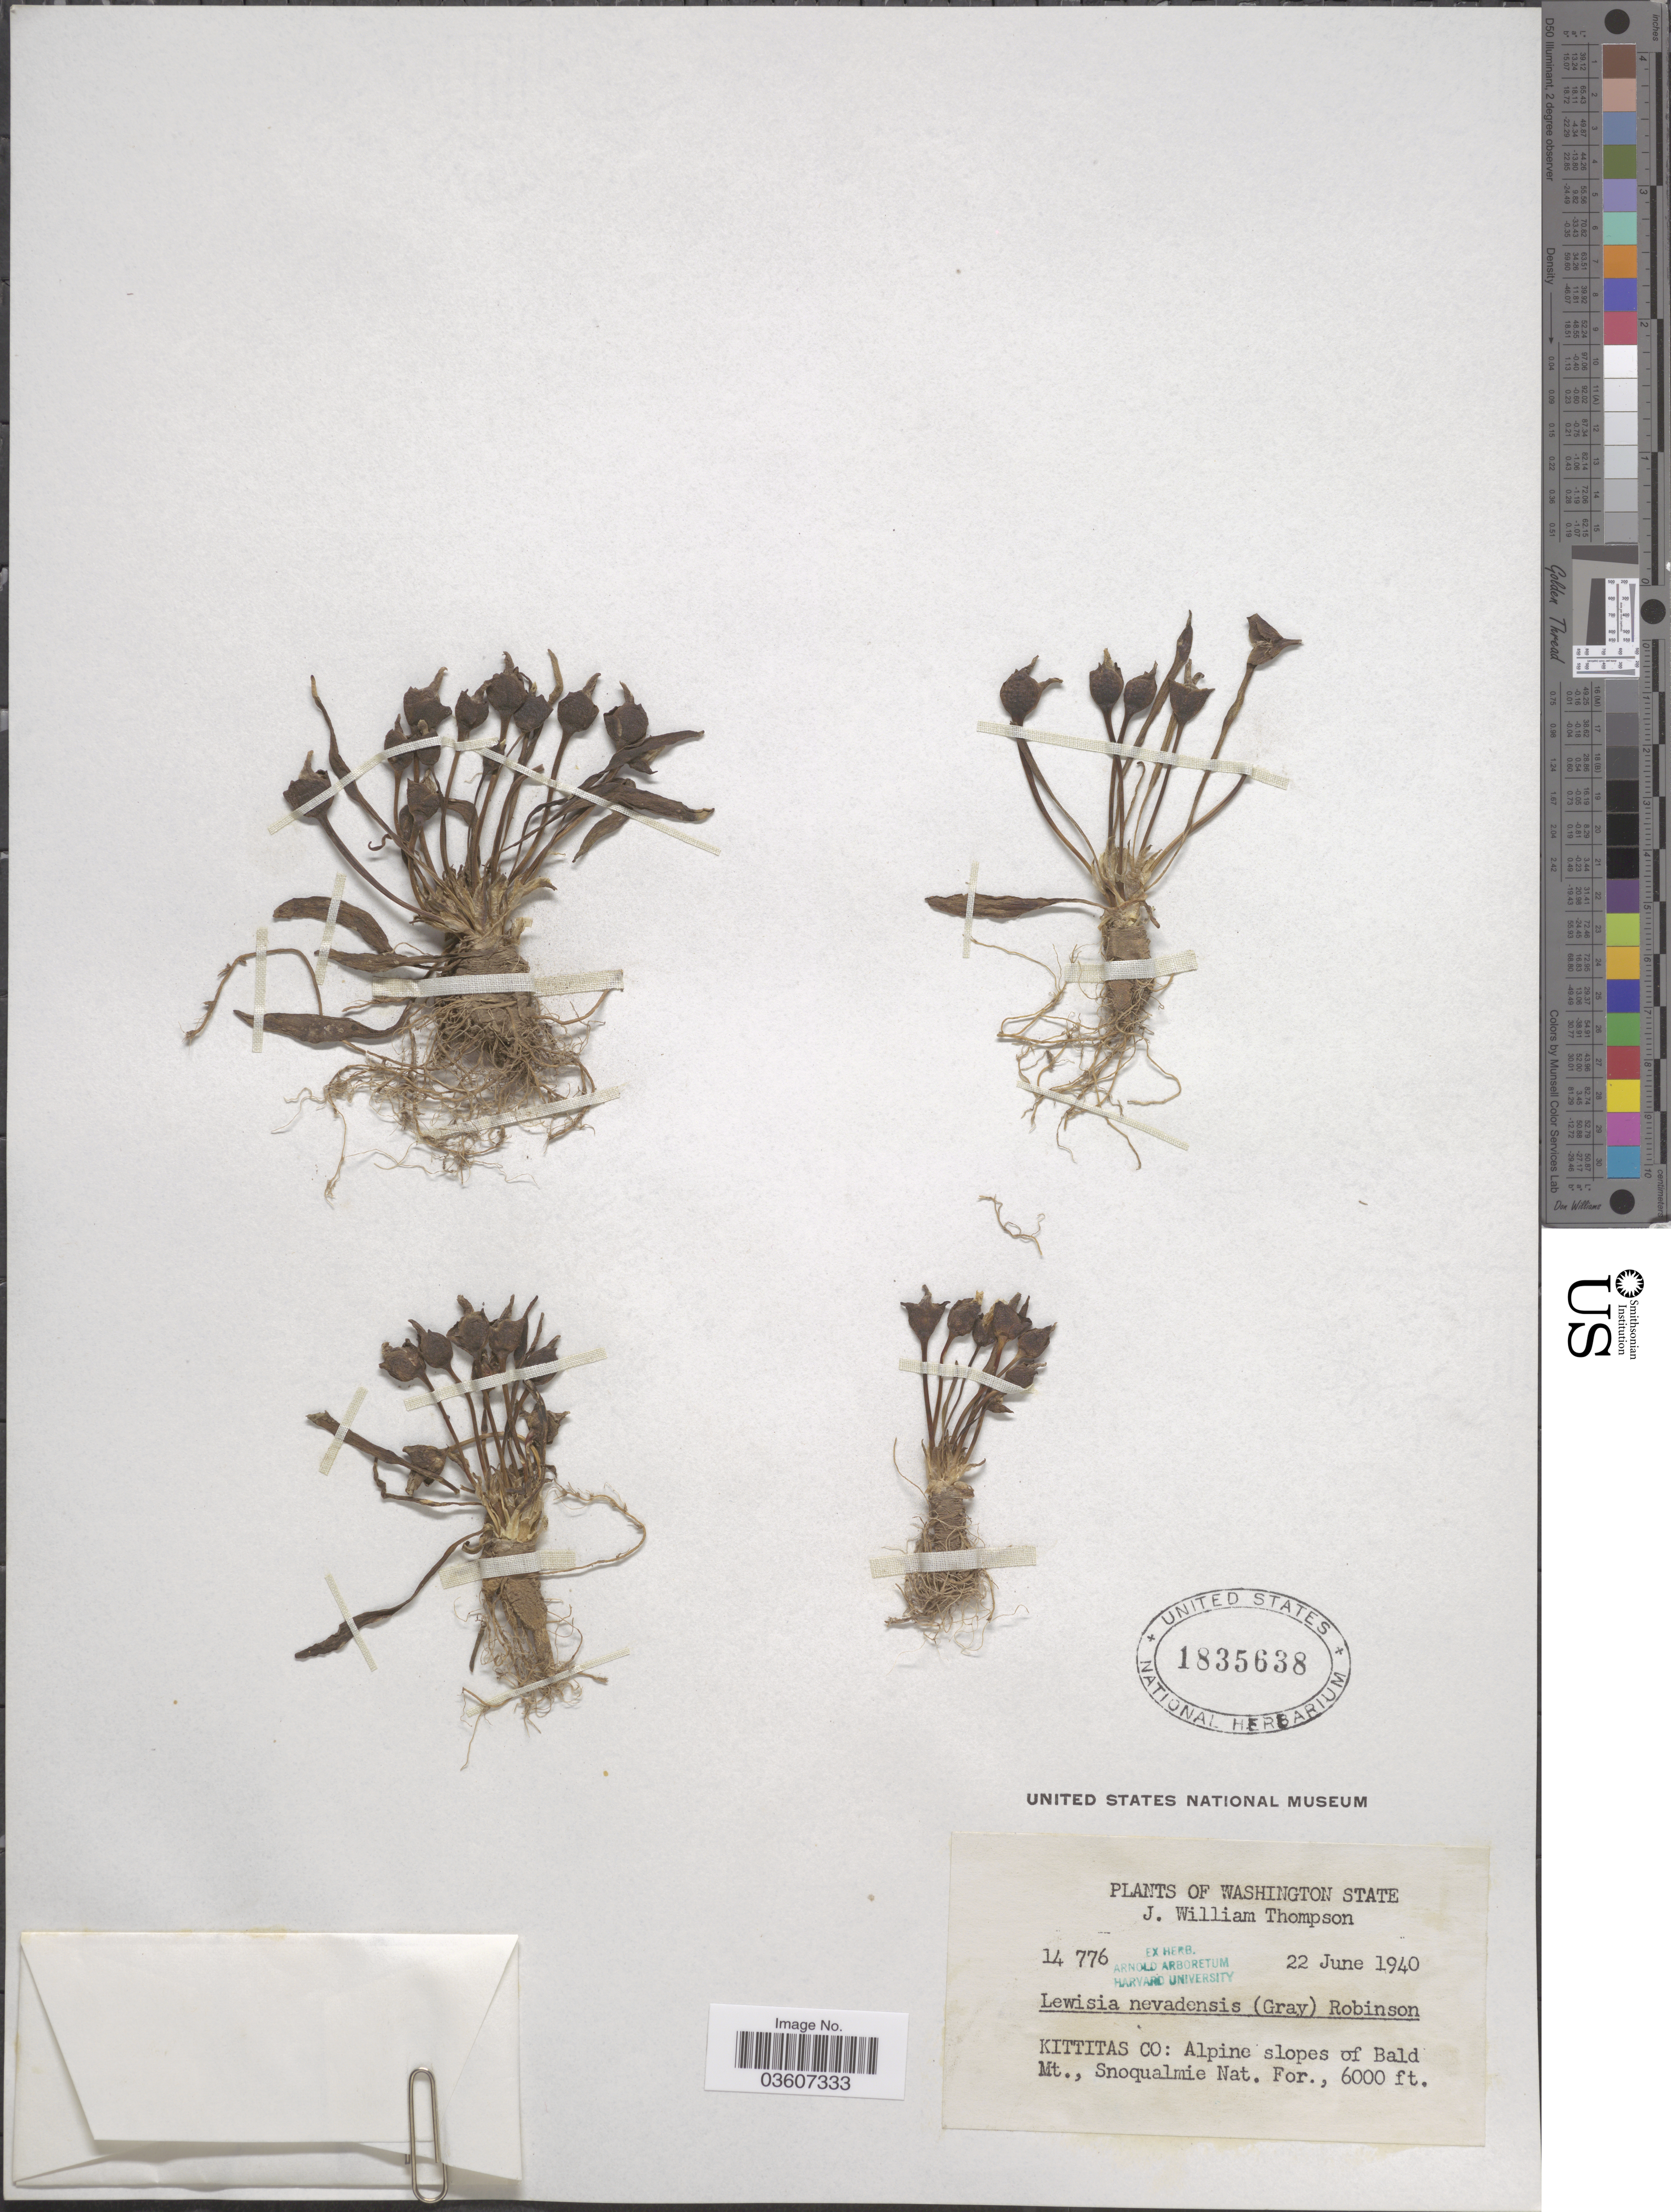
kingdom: Plantae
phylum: Tracheophyta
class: Magnoliopsida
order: Caryophyllales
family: Montiaceae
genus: Lewisia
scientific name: Lewisia nevadensis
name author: (A. Gray) B.L. Rob.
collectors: J. W. Thompson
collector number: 14776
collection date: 1940-06-22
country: United States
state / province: Washington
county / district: Kittitas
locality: Kittitas Co: Alpine slopes of Bald Mt., Snoqualmie Nat. For.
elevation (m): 1829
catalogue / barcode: US 1835638